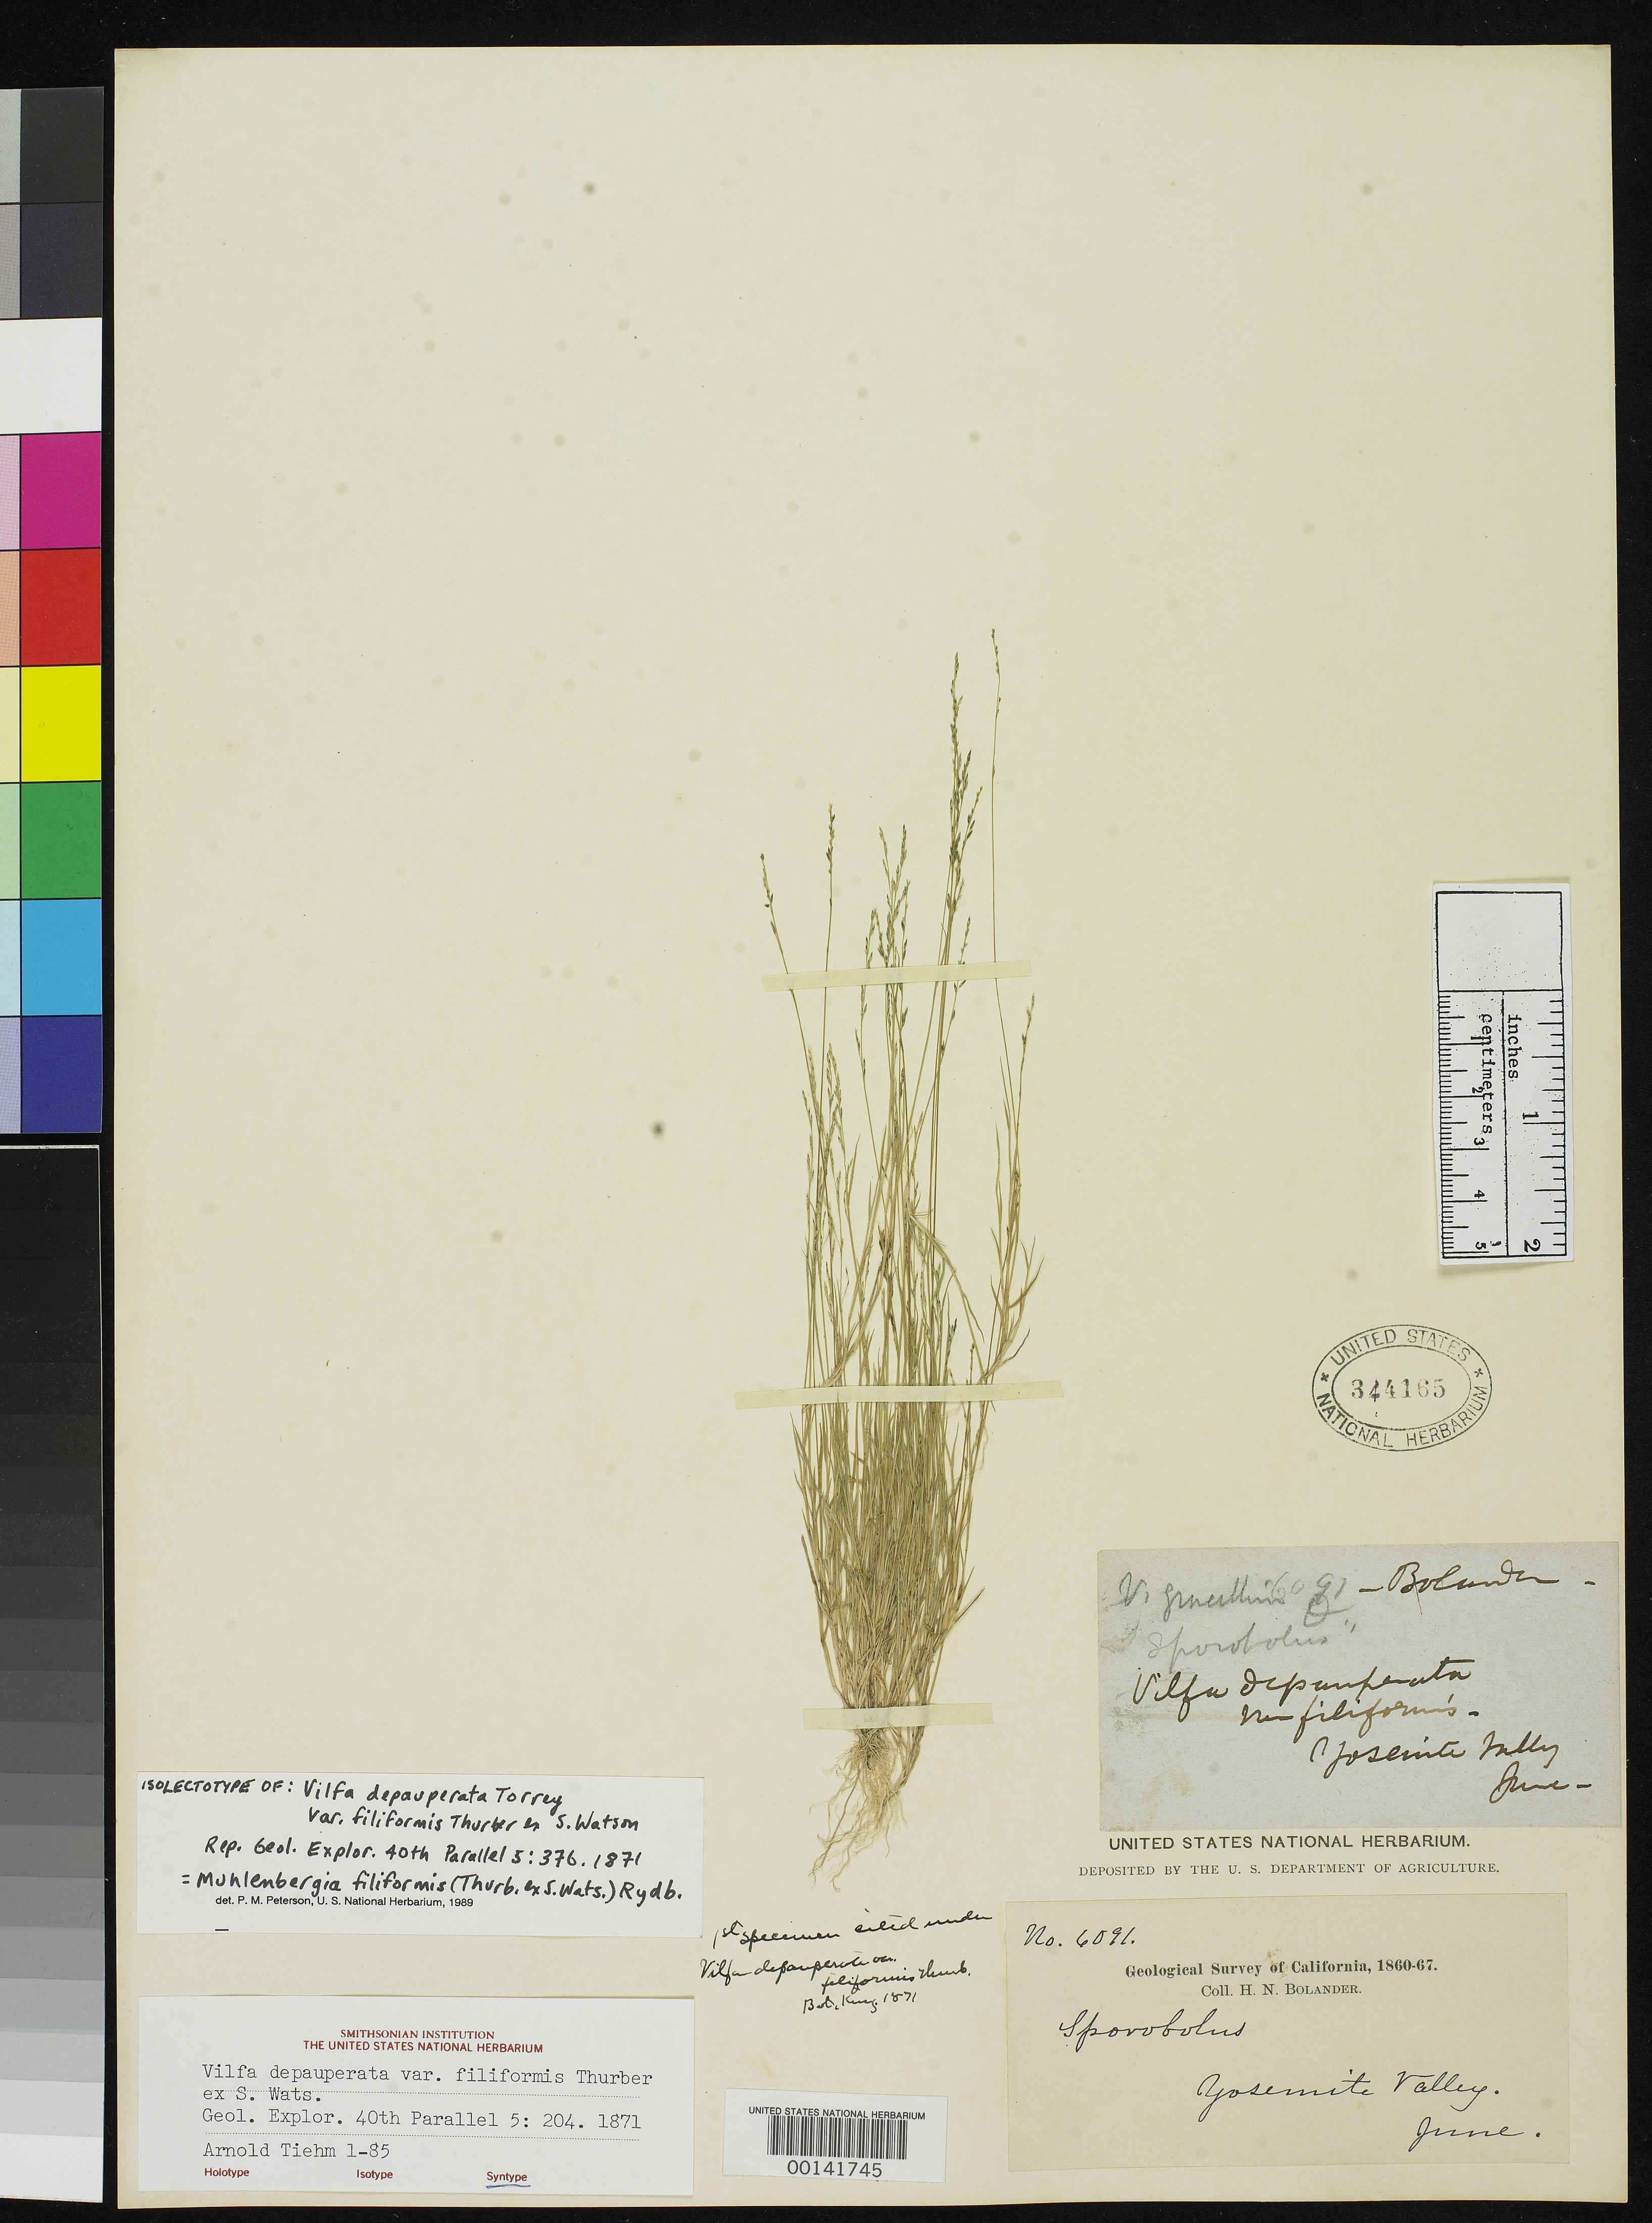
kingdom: Plantae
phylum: Tracheophyta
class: Liliopsida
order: Poales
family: Poaceae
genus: Vilfa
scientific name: Vilfa depauperata var. filiformis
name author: Thurb. ex S. Watson in C. King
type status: Syntype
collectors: H. Bolander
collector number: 6091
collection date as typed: Jun 1860 to -- Jun 1867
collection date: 1860-06/1867-06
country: United States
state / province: California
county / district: Mariposa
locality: Yosemite Valley.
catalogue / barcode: US 344165